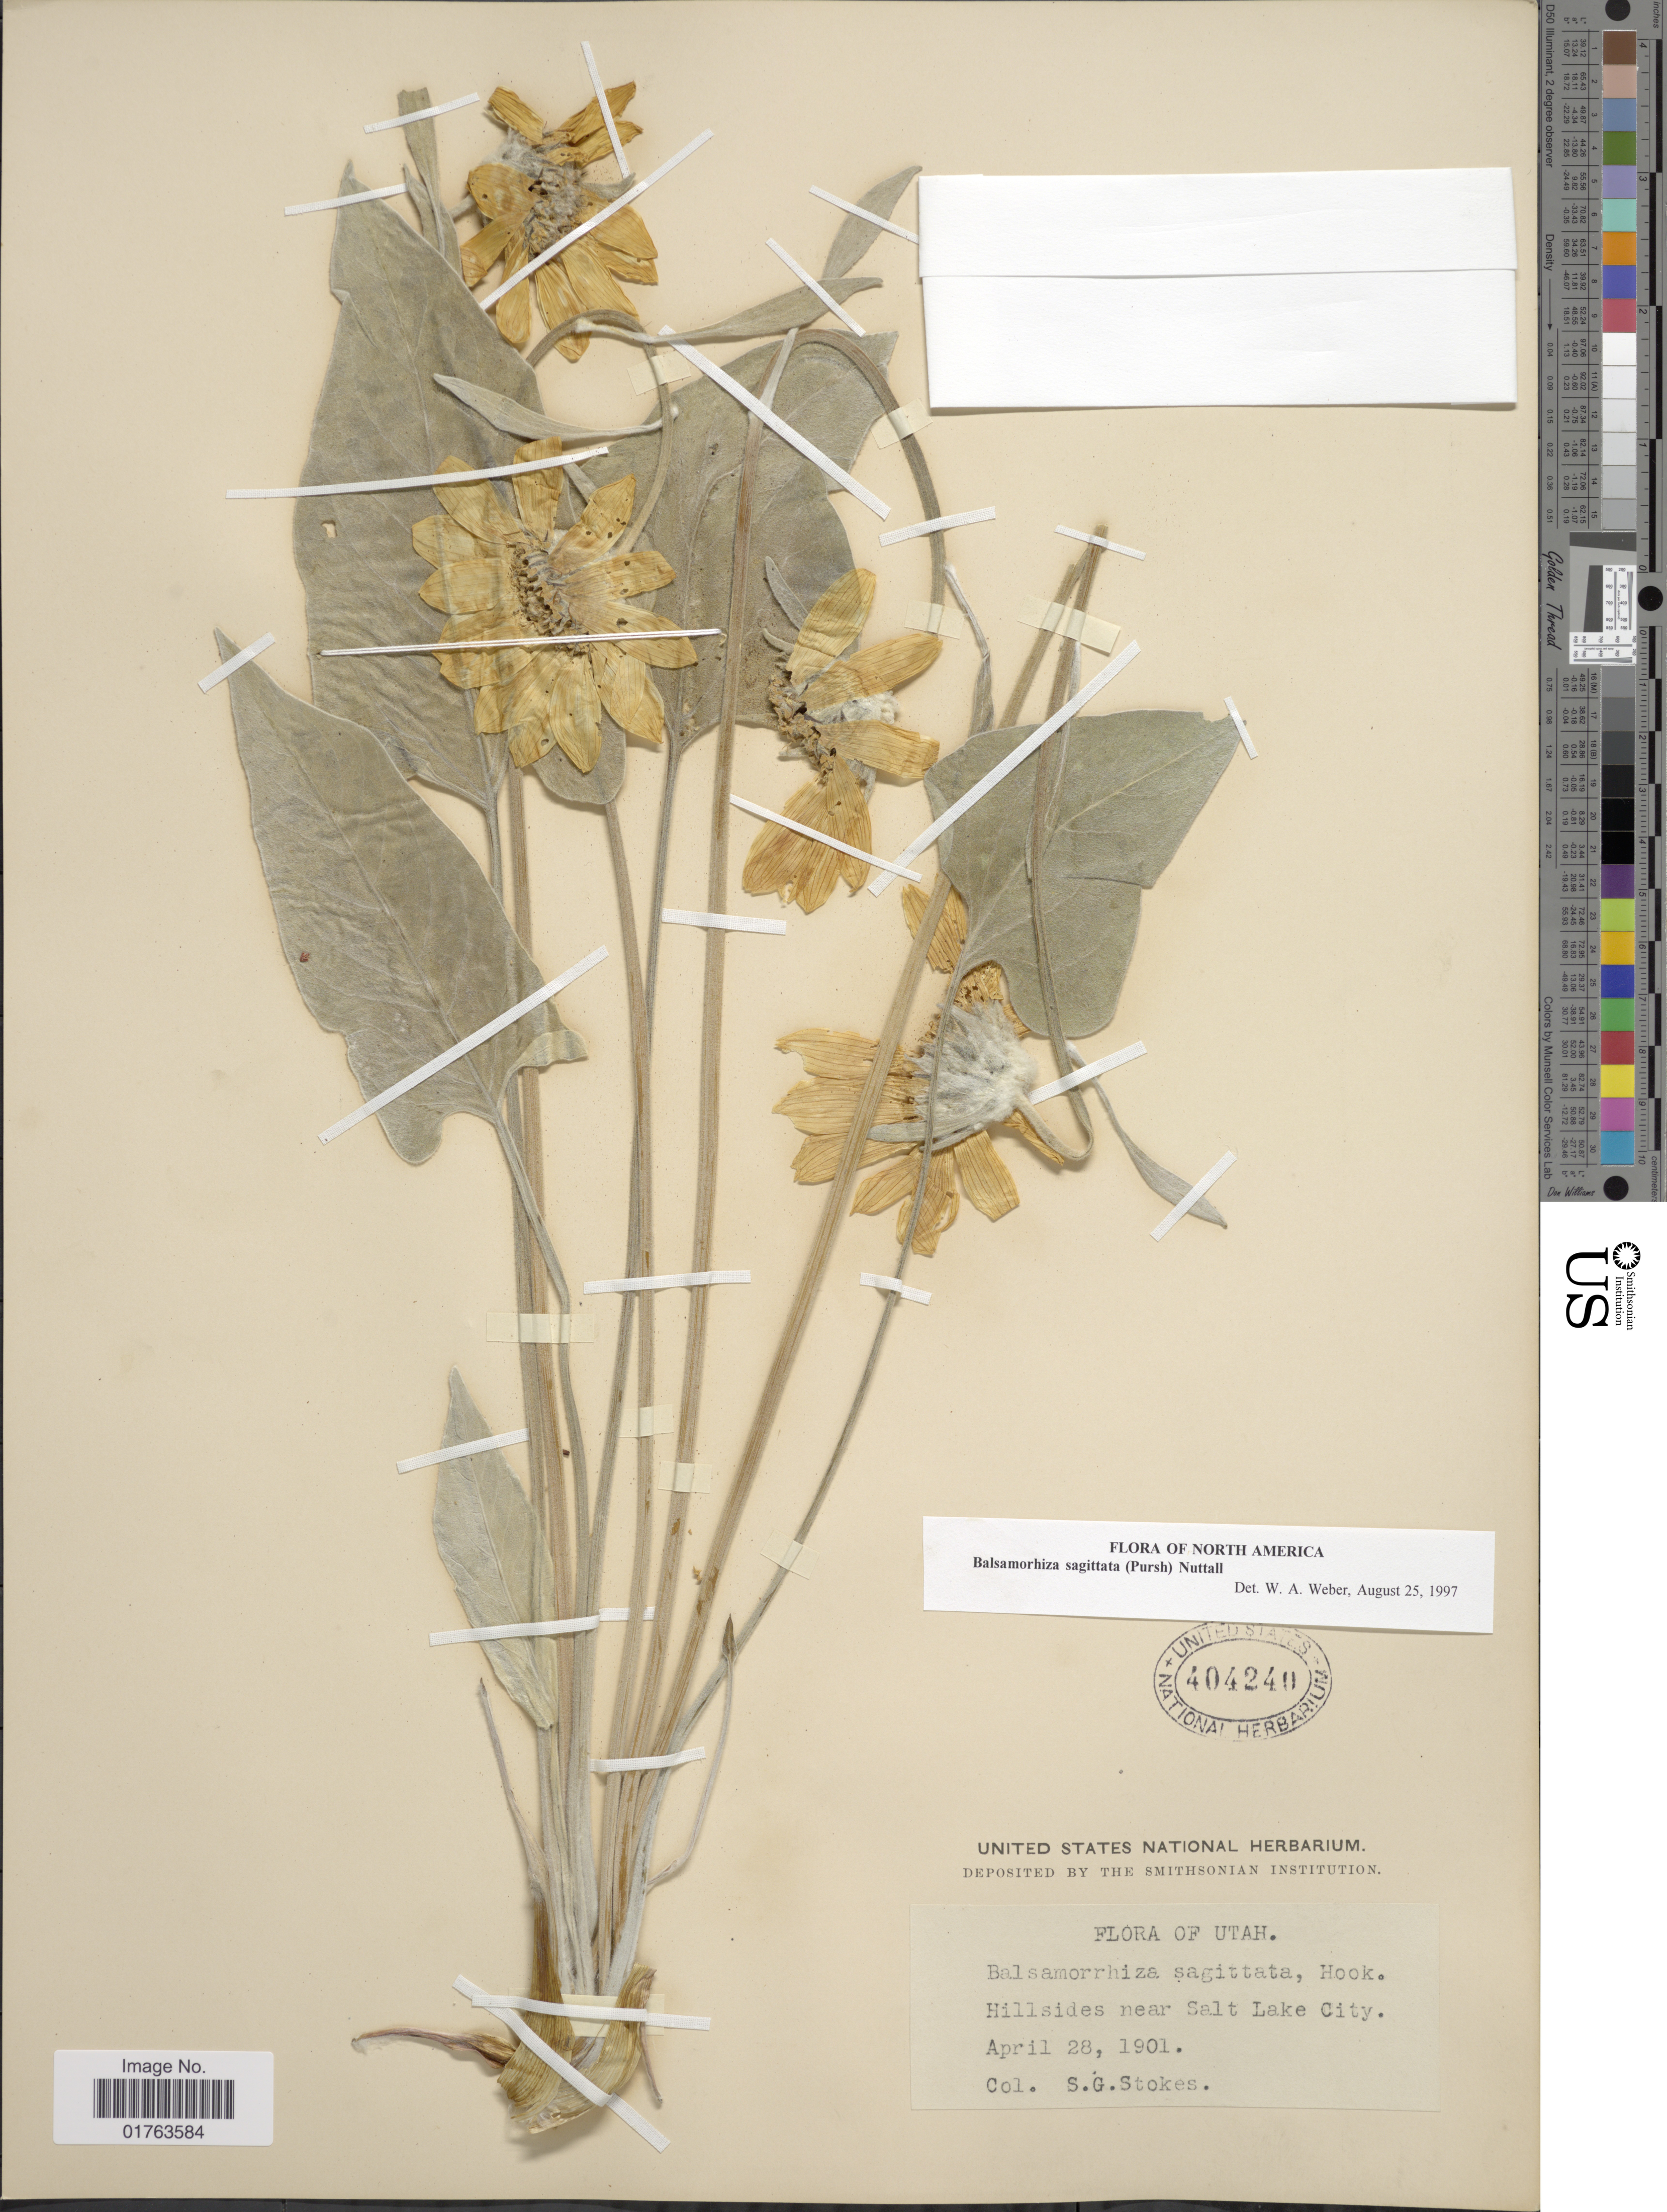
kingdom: Plantae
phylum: Tracheophyta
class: Magnoliopsida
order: Asterales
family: Asteraceae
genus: Balsamorhiza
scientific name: Balsamorhiza sagittata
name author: (Pursh) Nutt.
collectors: S. G. Stokes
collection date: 1901-04-28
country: United States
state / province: Utah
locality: Hillsides near Salt Lake City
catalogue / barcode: US 404240